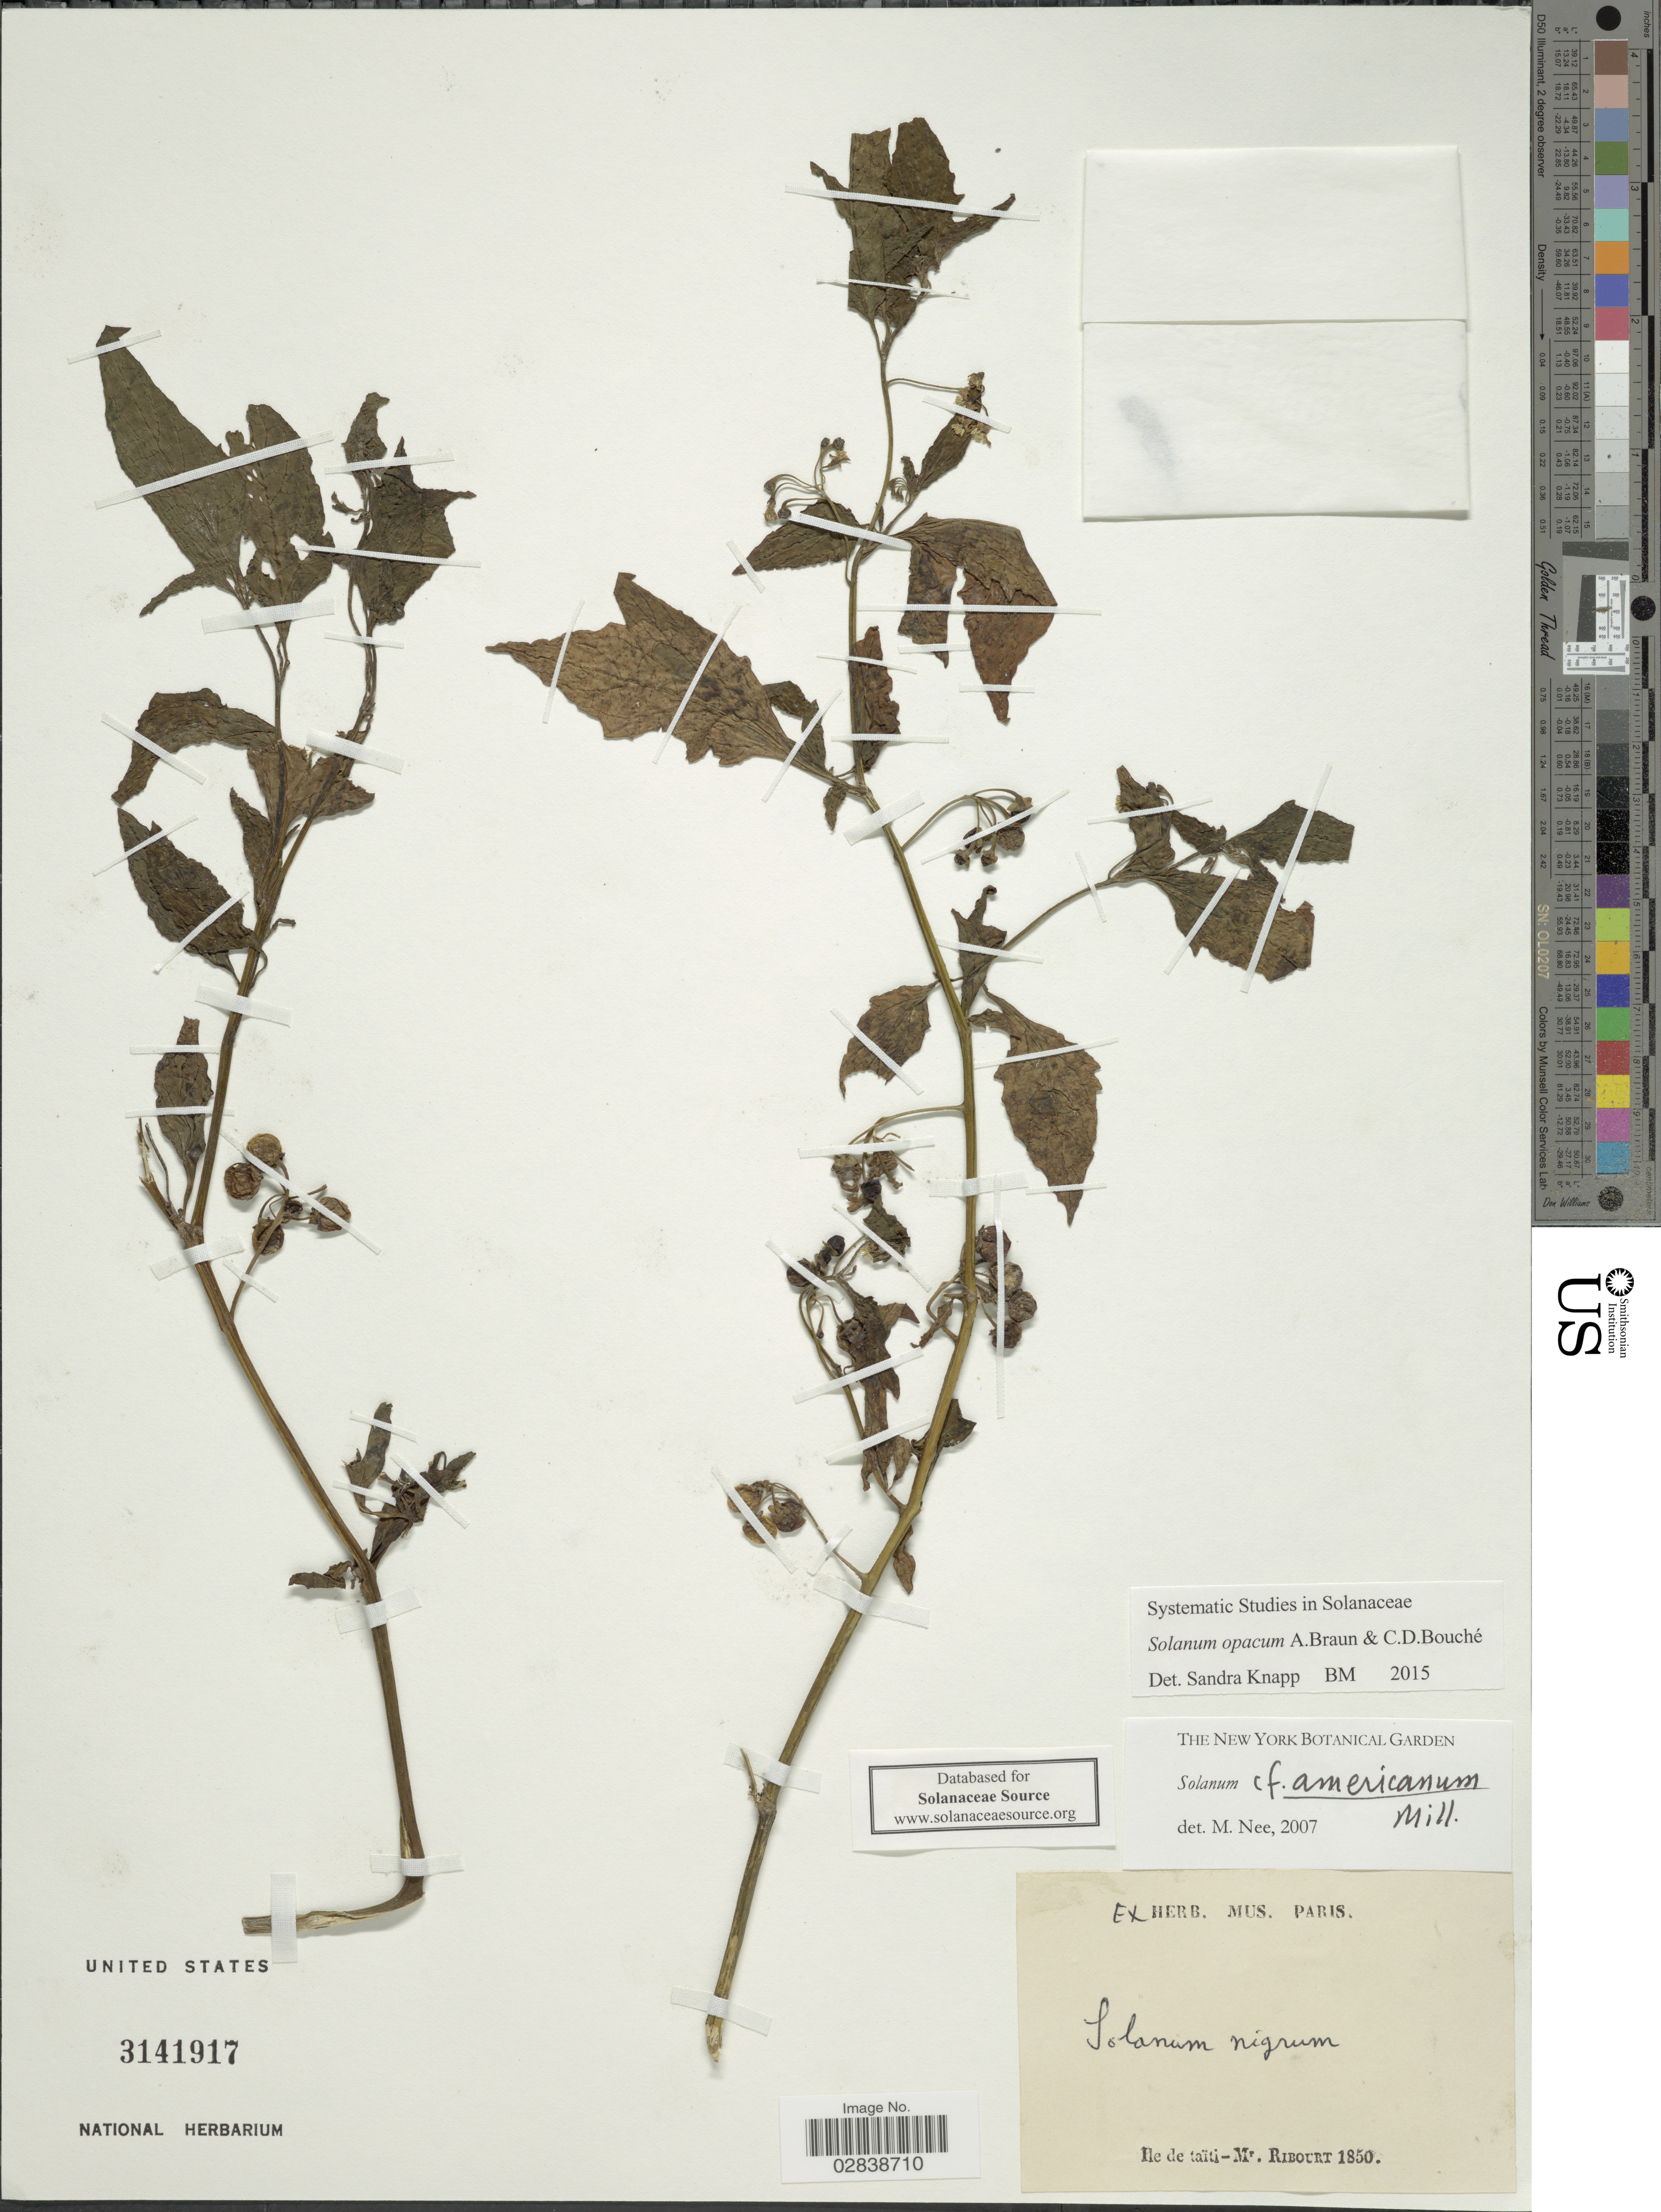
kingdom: Plantae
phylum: Tracheophyta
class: Magnoliopsida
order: Solanales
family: Solanaceae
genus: Solanum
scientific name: Solanum opacum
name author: A. Braun & C.D. Bouché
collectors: -. Ribourt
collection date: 1850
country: French Polynesia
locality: Ile de Tahiti.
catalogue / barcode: US 3141917